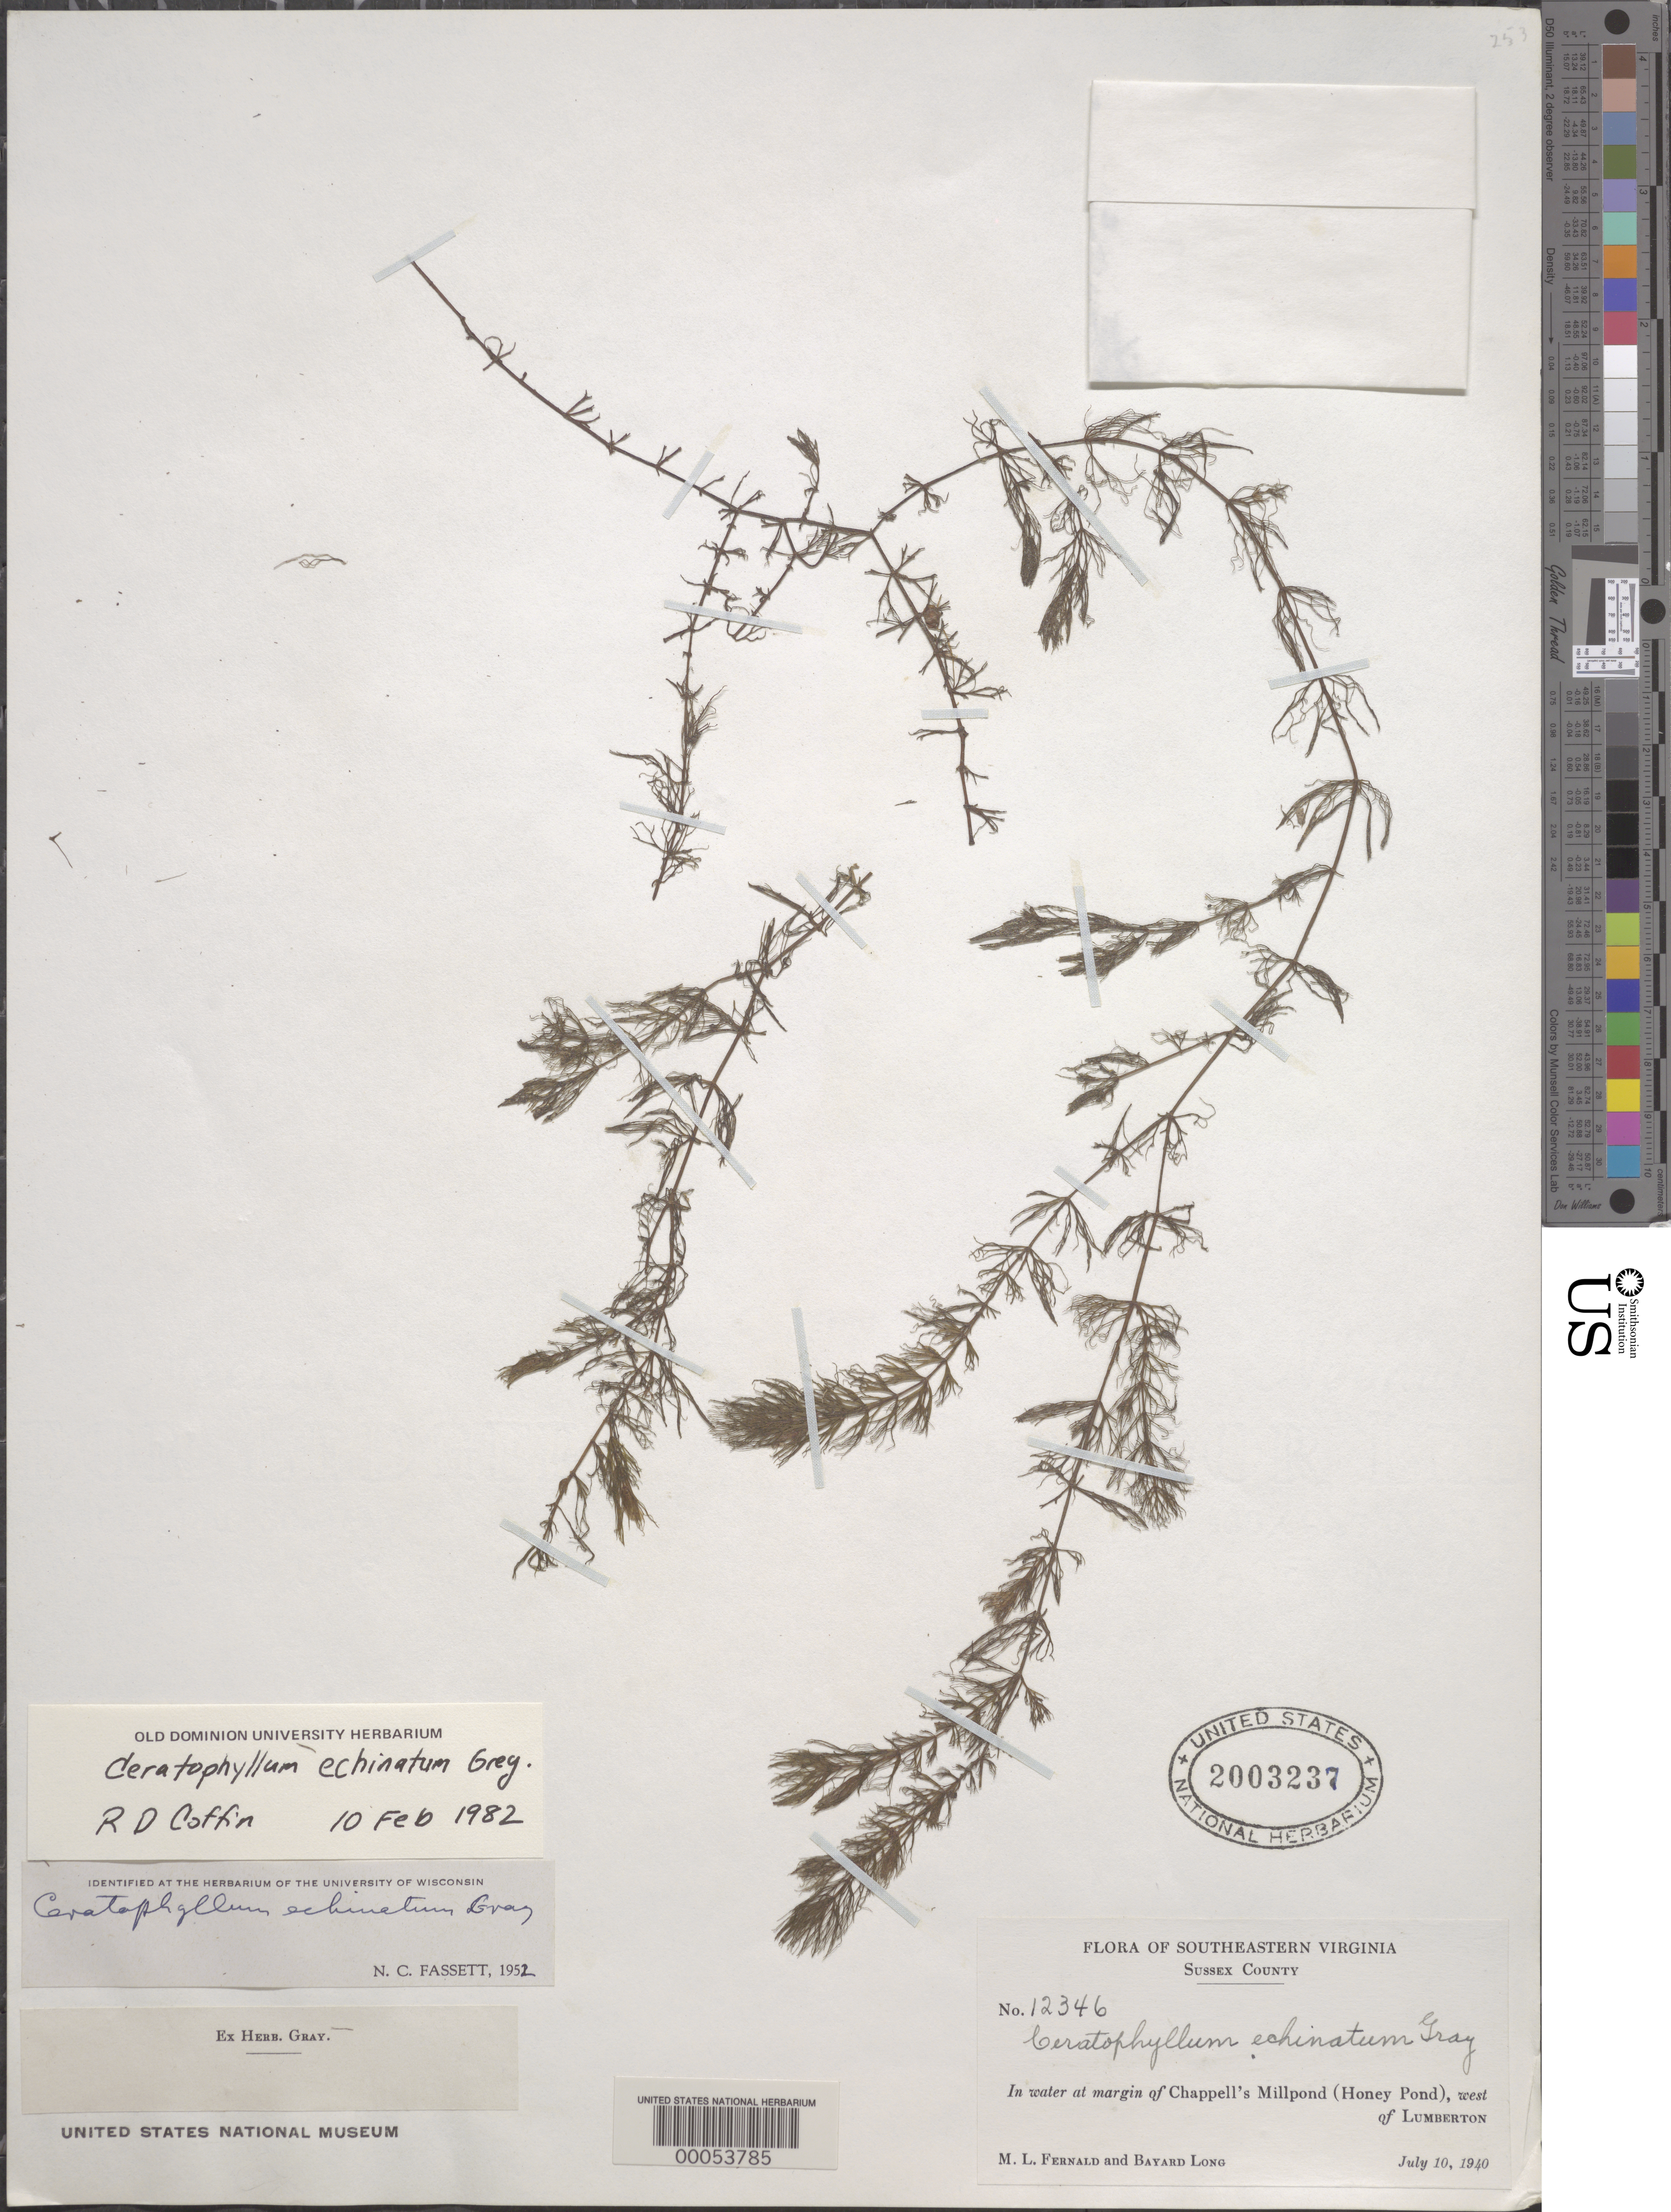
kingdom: Plantae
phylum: Tracheophyta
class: Magnoliopsida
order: Ceratophyllales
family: Ceratophyllaceae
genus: Ceratophyllum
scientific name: Ceratophyllum demersum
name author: L.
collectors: B. Long & M. L. Fernald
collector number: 12346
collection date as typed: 10 Jul 1940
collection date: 1940-07-10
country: United States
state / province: Virginia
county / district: Sussex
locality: Chappell's millpond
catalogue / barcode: US 2003237